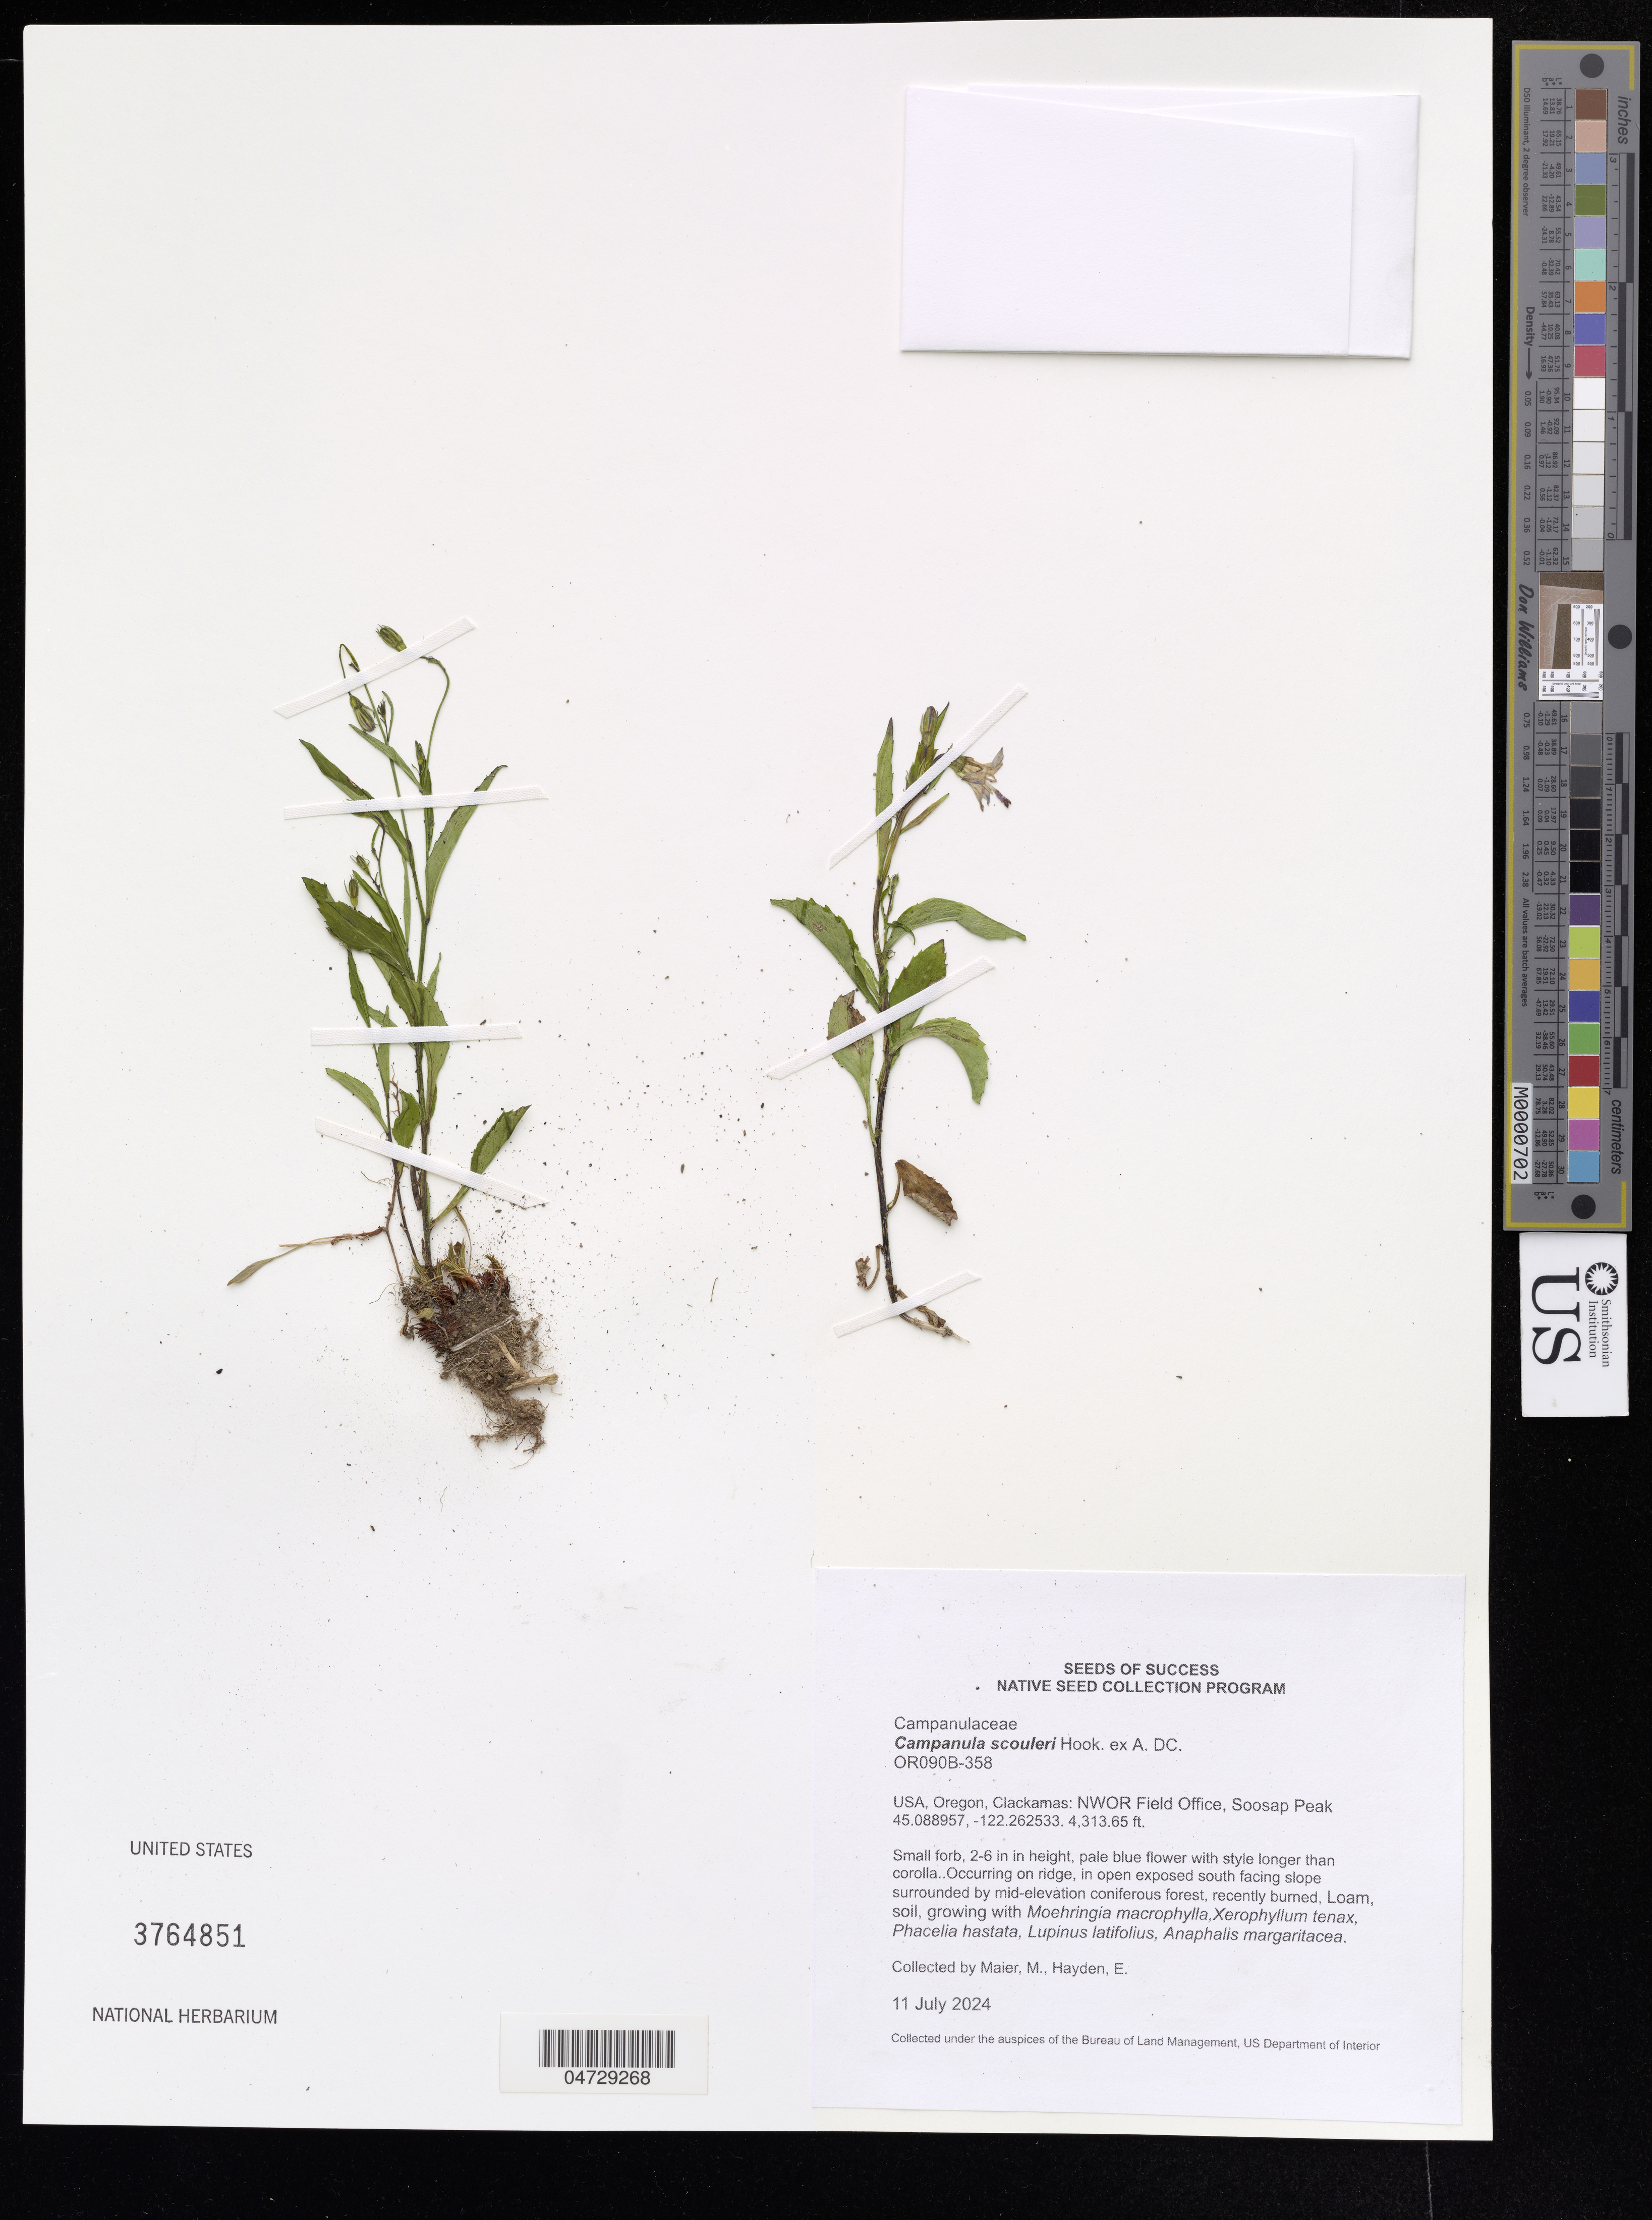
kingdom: Plantae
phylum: Tracheophyta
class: Magnoliopsida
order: Asterales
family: Campanulaceae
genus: Campanula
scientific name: Campanula scouleri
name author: Hook.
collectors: M. Maier & E. Hayden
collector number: OR090B-358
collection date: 2024-07-11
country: United States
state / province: Oregon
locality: Clackamas: NWOR Field Office, Soosap Peak.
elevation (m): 1314.8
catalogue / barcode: US 3764851